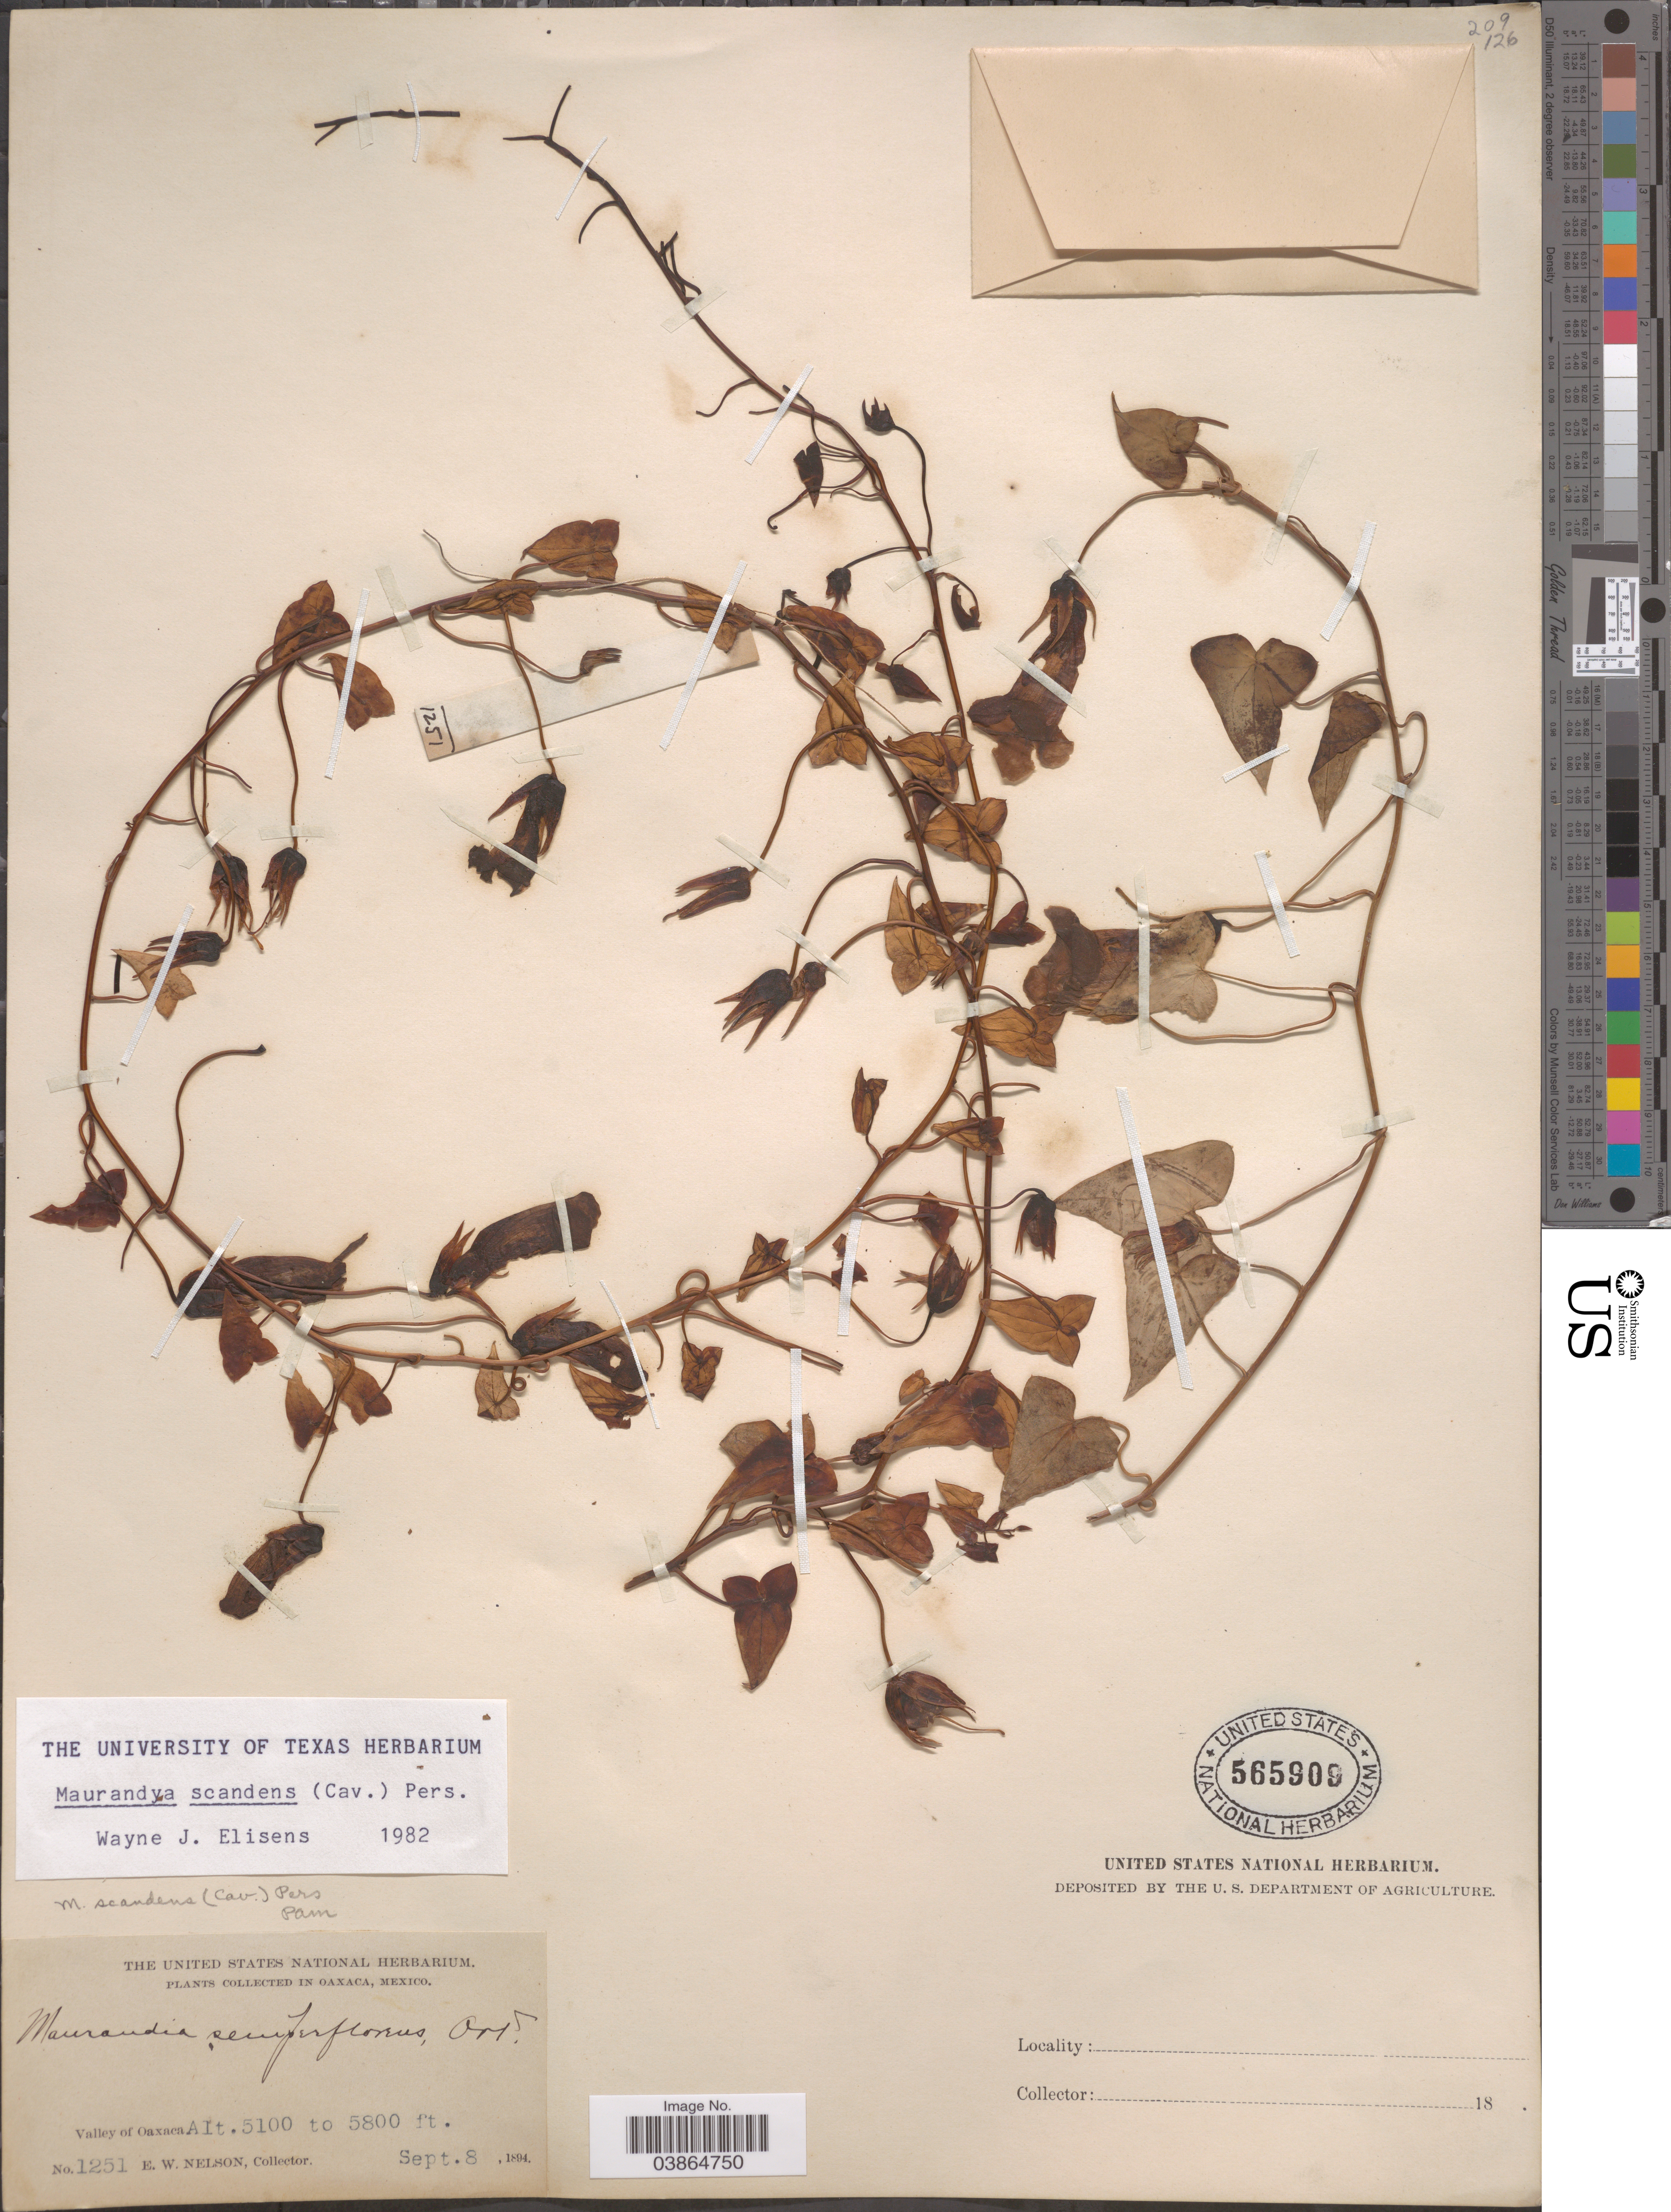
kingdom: Plantae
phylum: Tracheophyta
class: Magnoliopsida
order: Lamiales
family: Plantaginaceae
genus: Maurandya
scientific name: Maurandya scandens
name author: (Cav.) Pers.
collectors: E. W. Nelson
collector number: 1251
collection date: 1894-09-08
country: Mexico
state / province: Oaxaca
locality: Valley of Oaxaca.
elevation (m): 1554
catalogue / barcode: US 565909